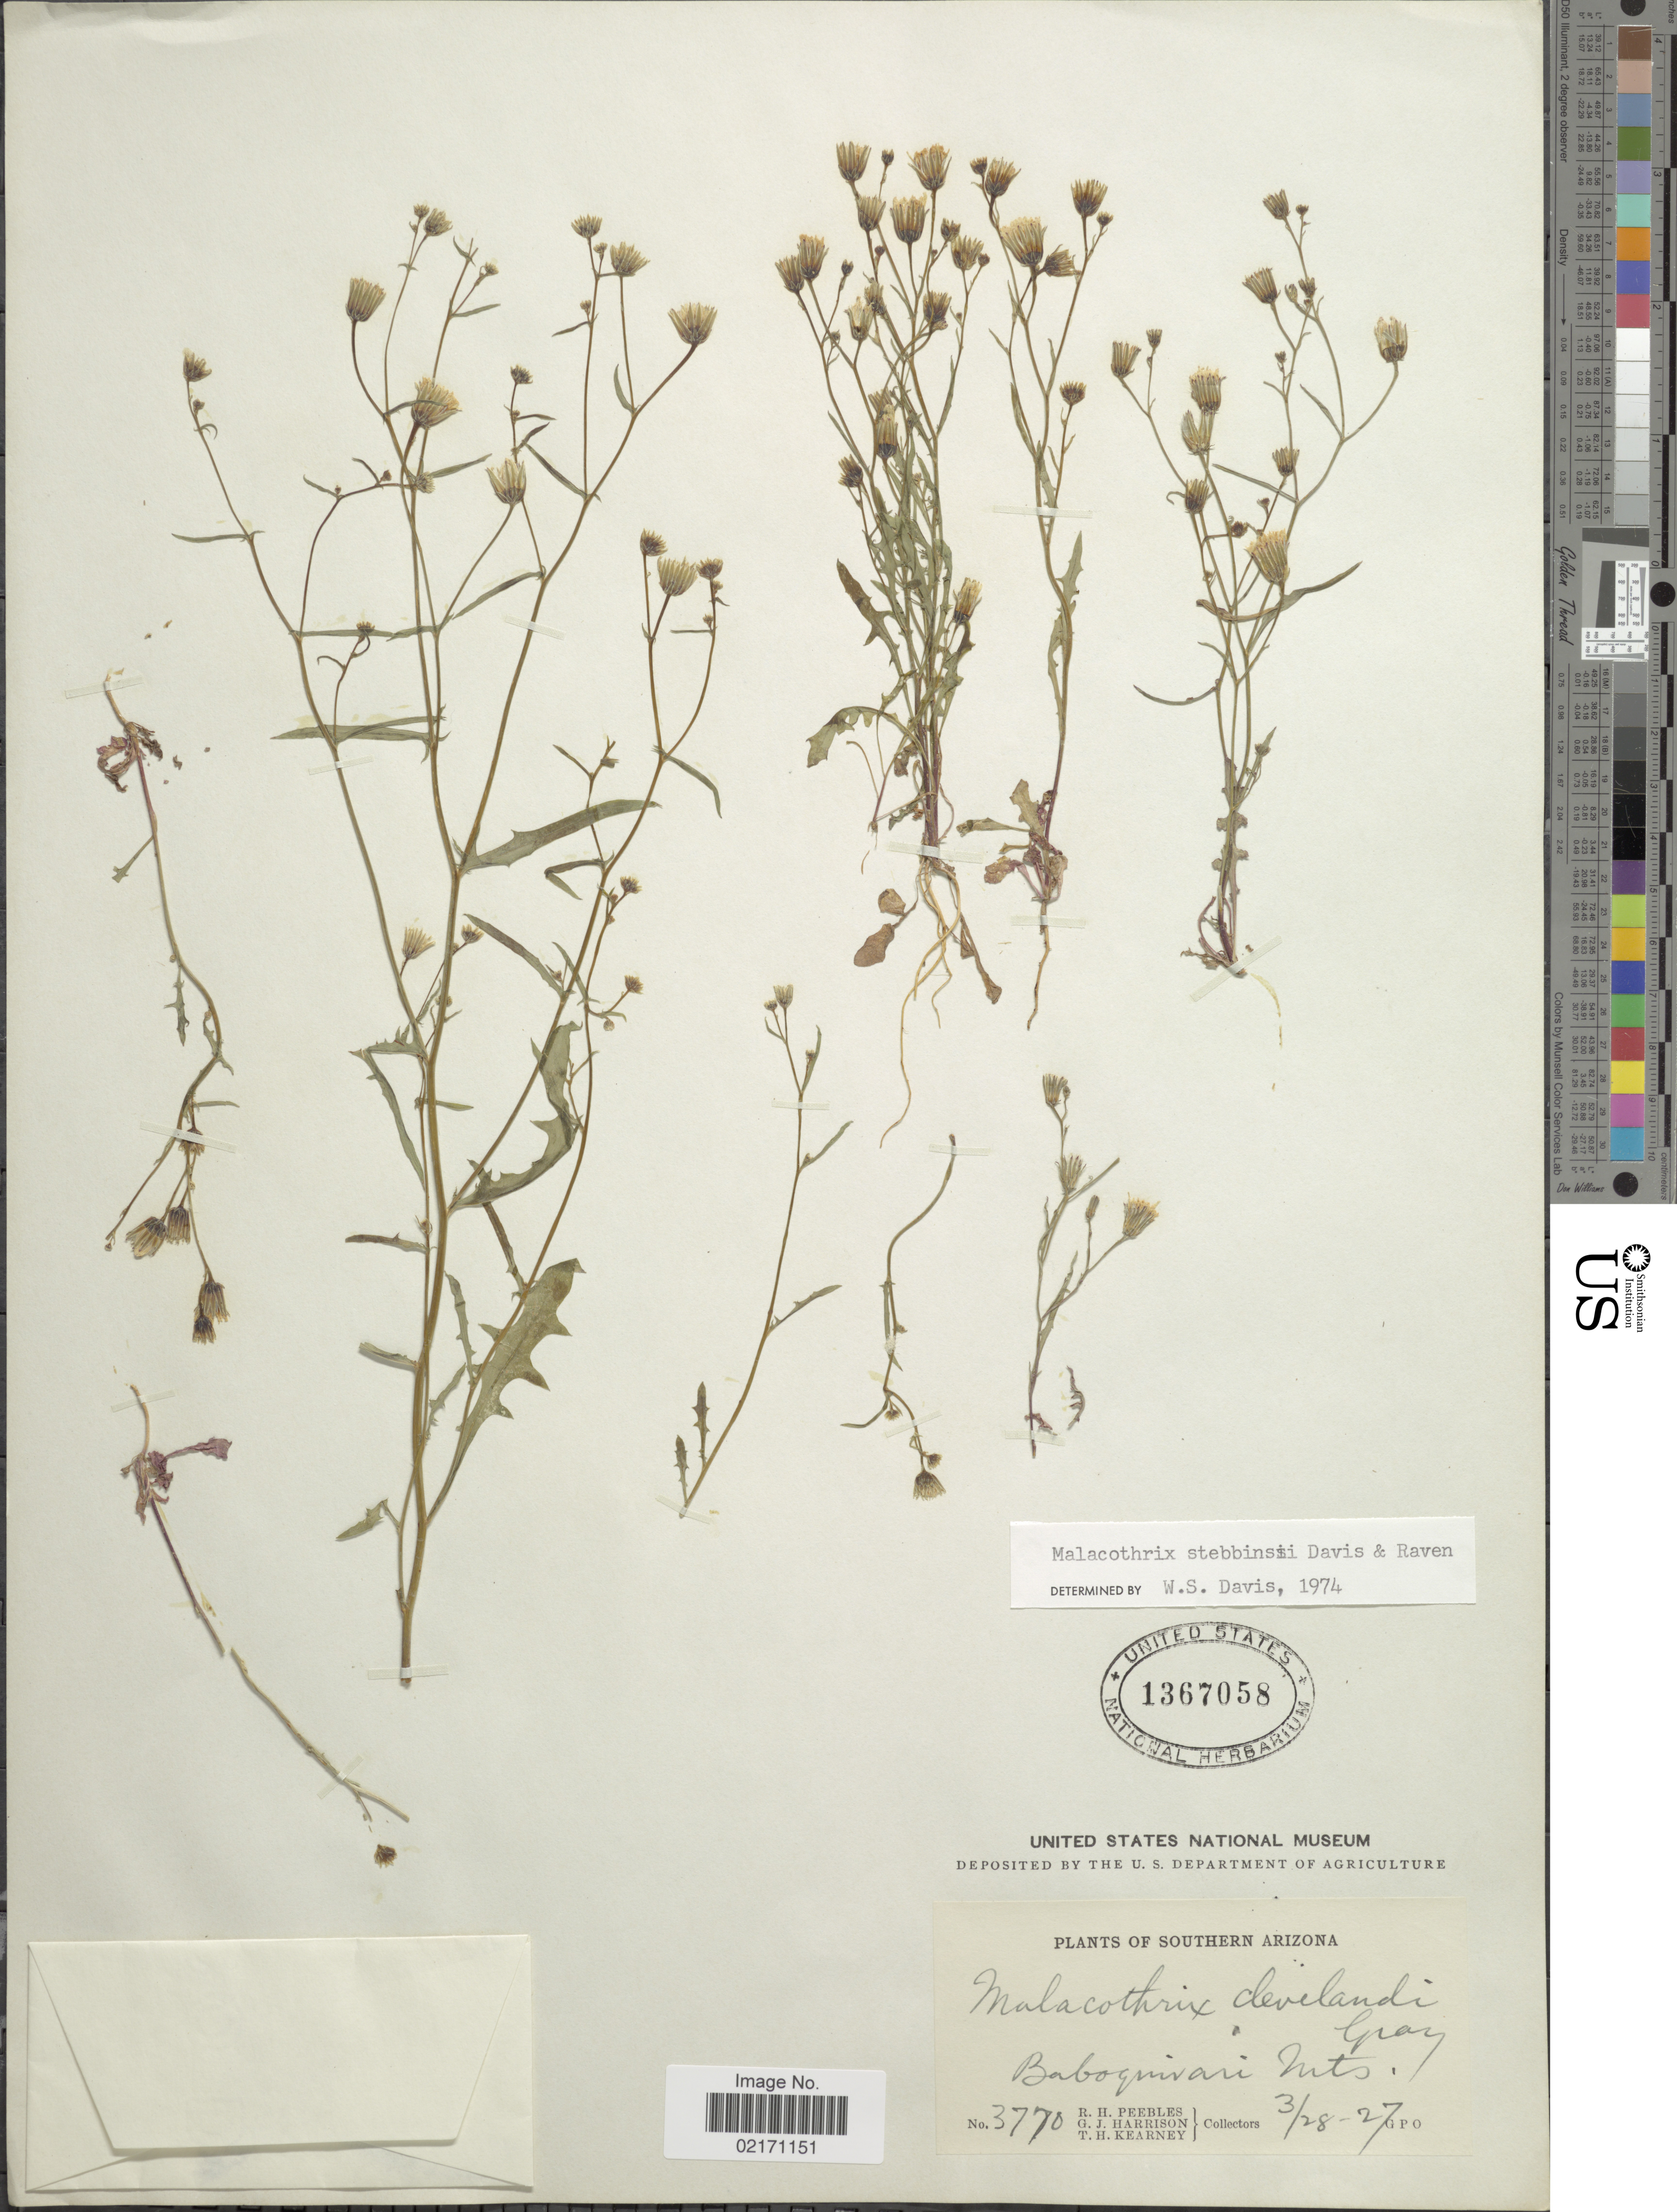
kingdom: Plantae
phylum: Tracheophyta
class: Magnoliopsida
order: Asterales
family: Asteraceae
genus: Malacothrix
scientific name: Malacothrix stebbinsii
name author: W.S. Davis & P.H. Raven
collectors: R. H. Peebles, G. J. Harrison & T. H. Kearney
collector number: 3770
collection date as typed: Transcribed d/m/y: 28/3/27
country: United States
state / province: Arizona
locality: Southern Arizona, Baboquivari Mts.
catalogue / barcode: US 1367058